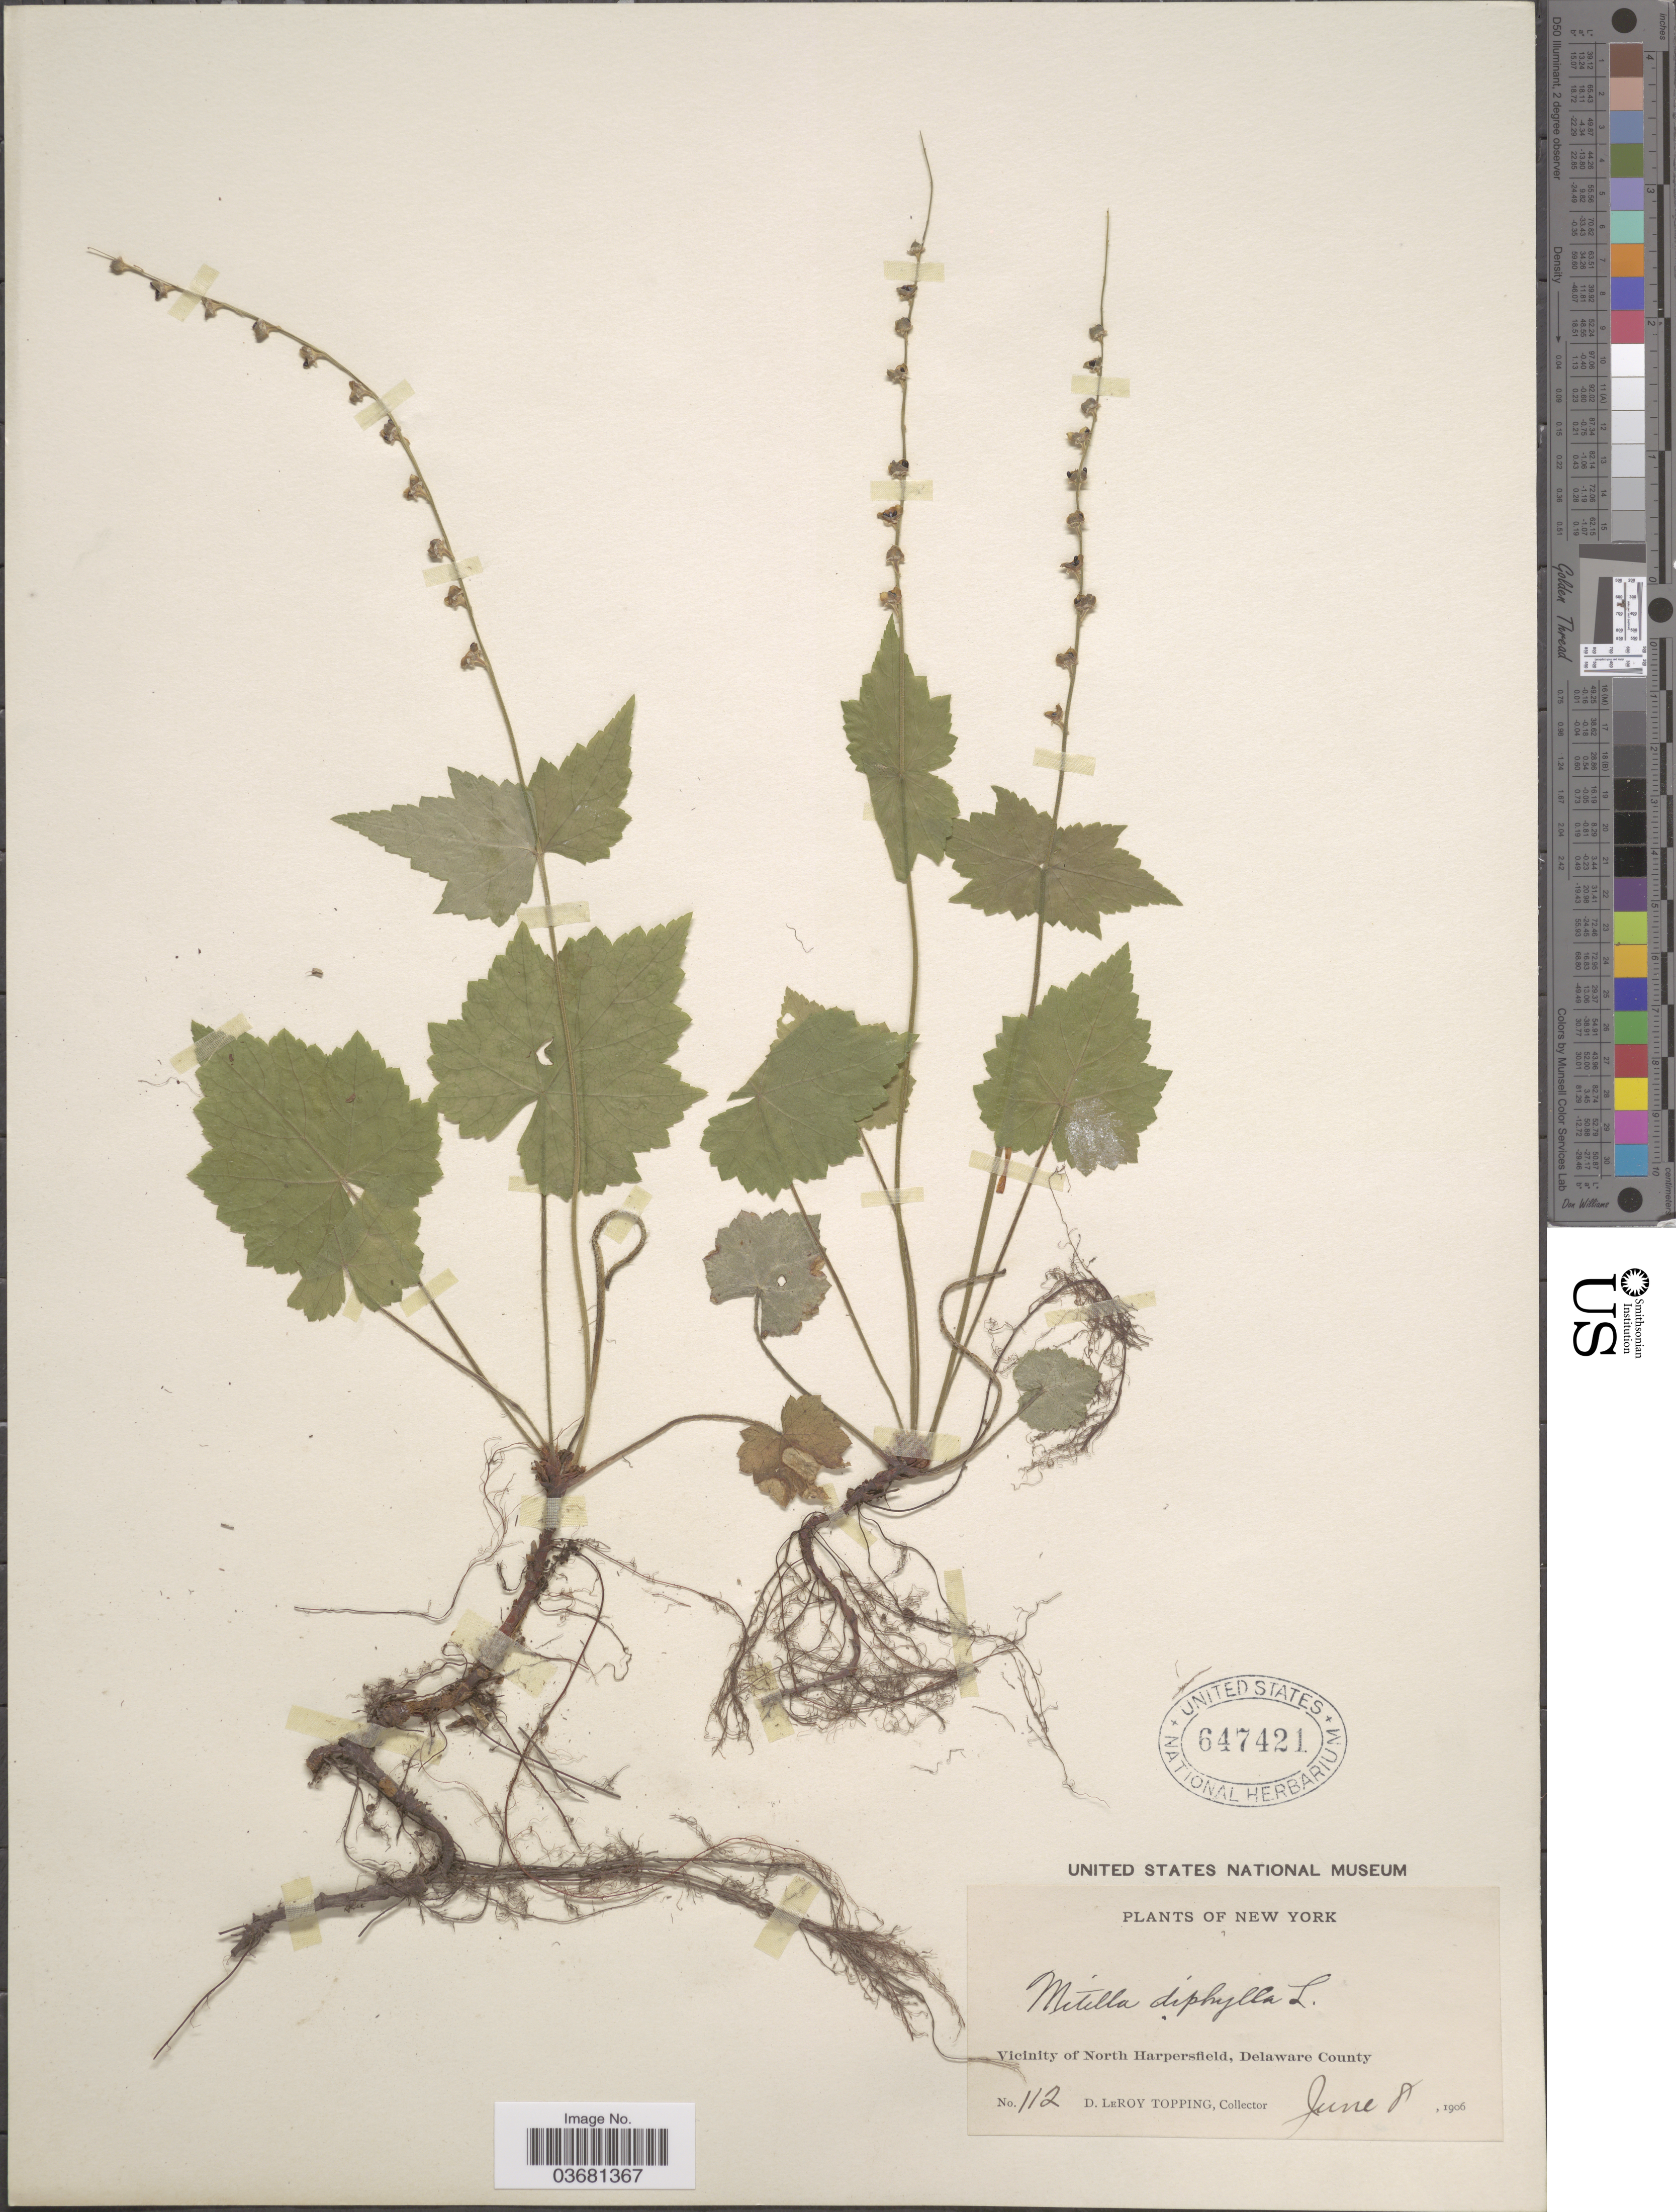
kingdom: Plantae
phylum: Tracheophyta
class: Magnoliopsida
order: Saxifragales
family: Saxifragaceae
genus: Mitella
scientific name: Mitella diphylla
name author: L.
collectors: D. L. Topping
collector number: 112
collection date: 1906-06-08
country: United States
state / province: New York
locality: Vicinity of North Harpersfield, Delaware County.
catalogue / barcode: US 647421